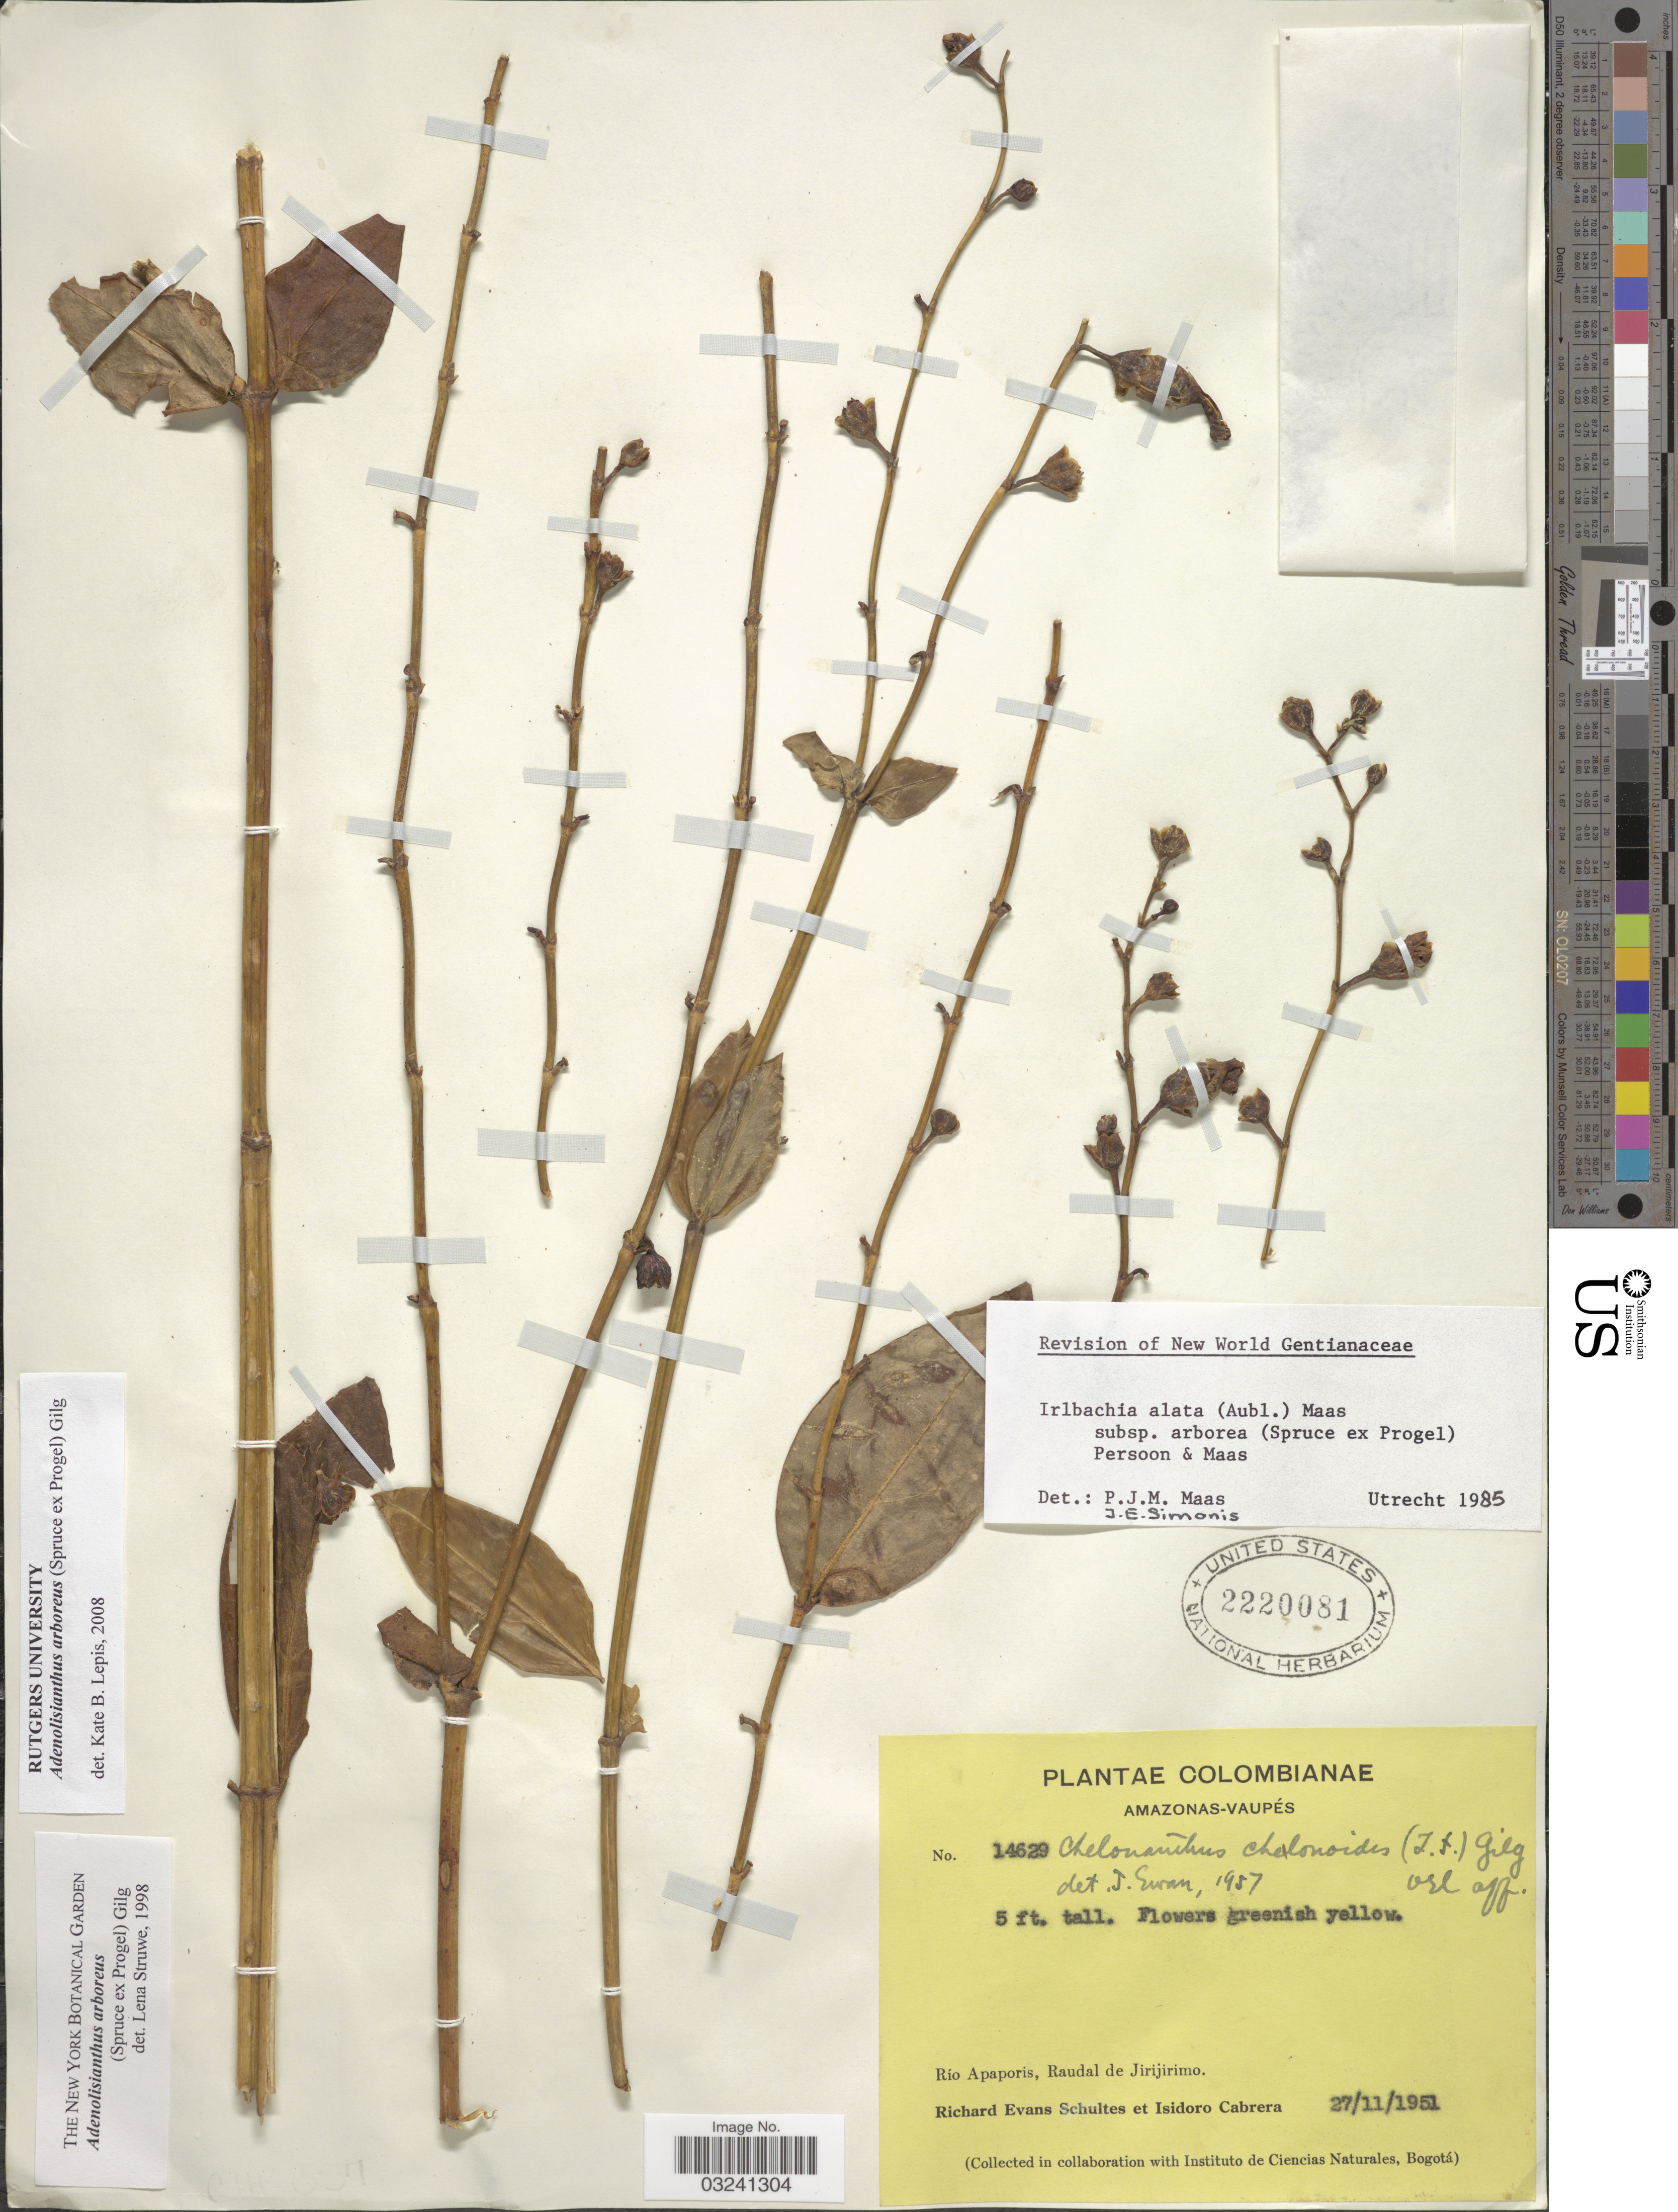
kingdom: Plantae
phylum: Tracheophyta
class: Magnoliopsida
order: Gentianales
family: Gentianaceae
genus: Adenolisianthus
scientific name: Adenolisianthus arboreus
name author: (Spruce ex Progel) Gilg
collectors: R. E. Schultes & I. Cabrera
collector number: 14629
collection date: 1951-11-27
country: Colombia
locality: Amazonas-Vaupés. Río Apaporis, Raudal de Jirijirimo.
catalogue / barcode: US 2220081